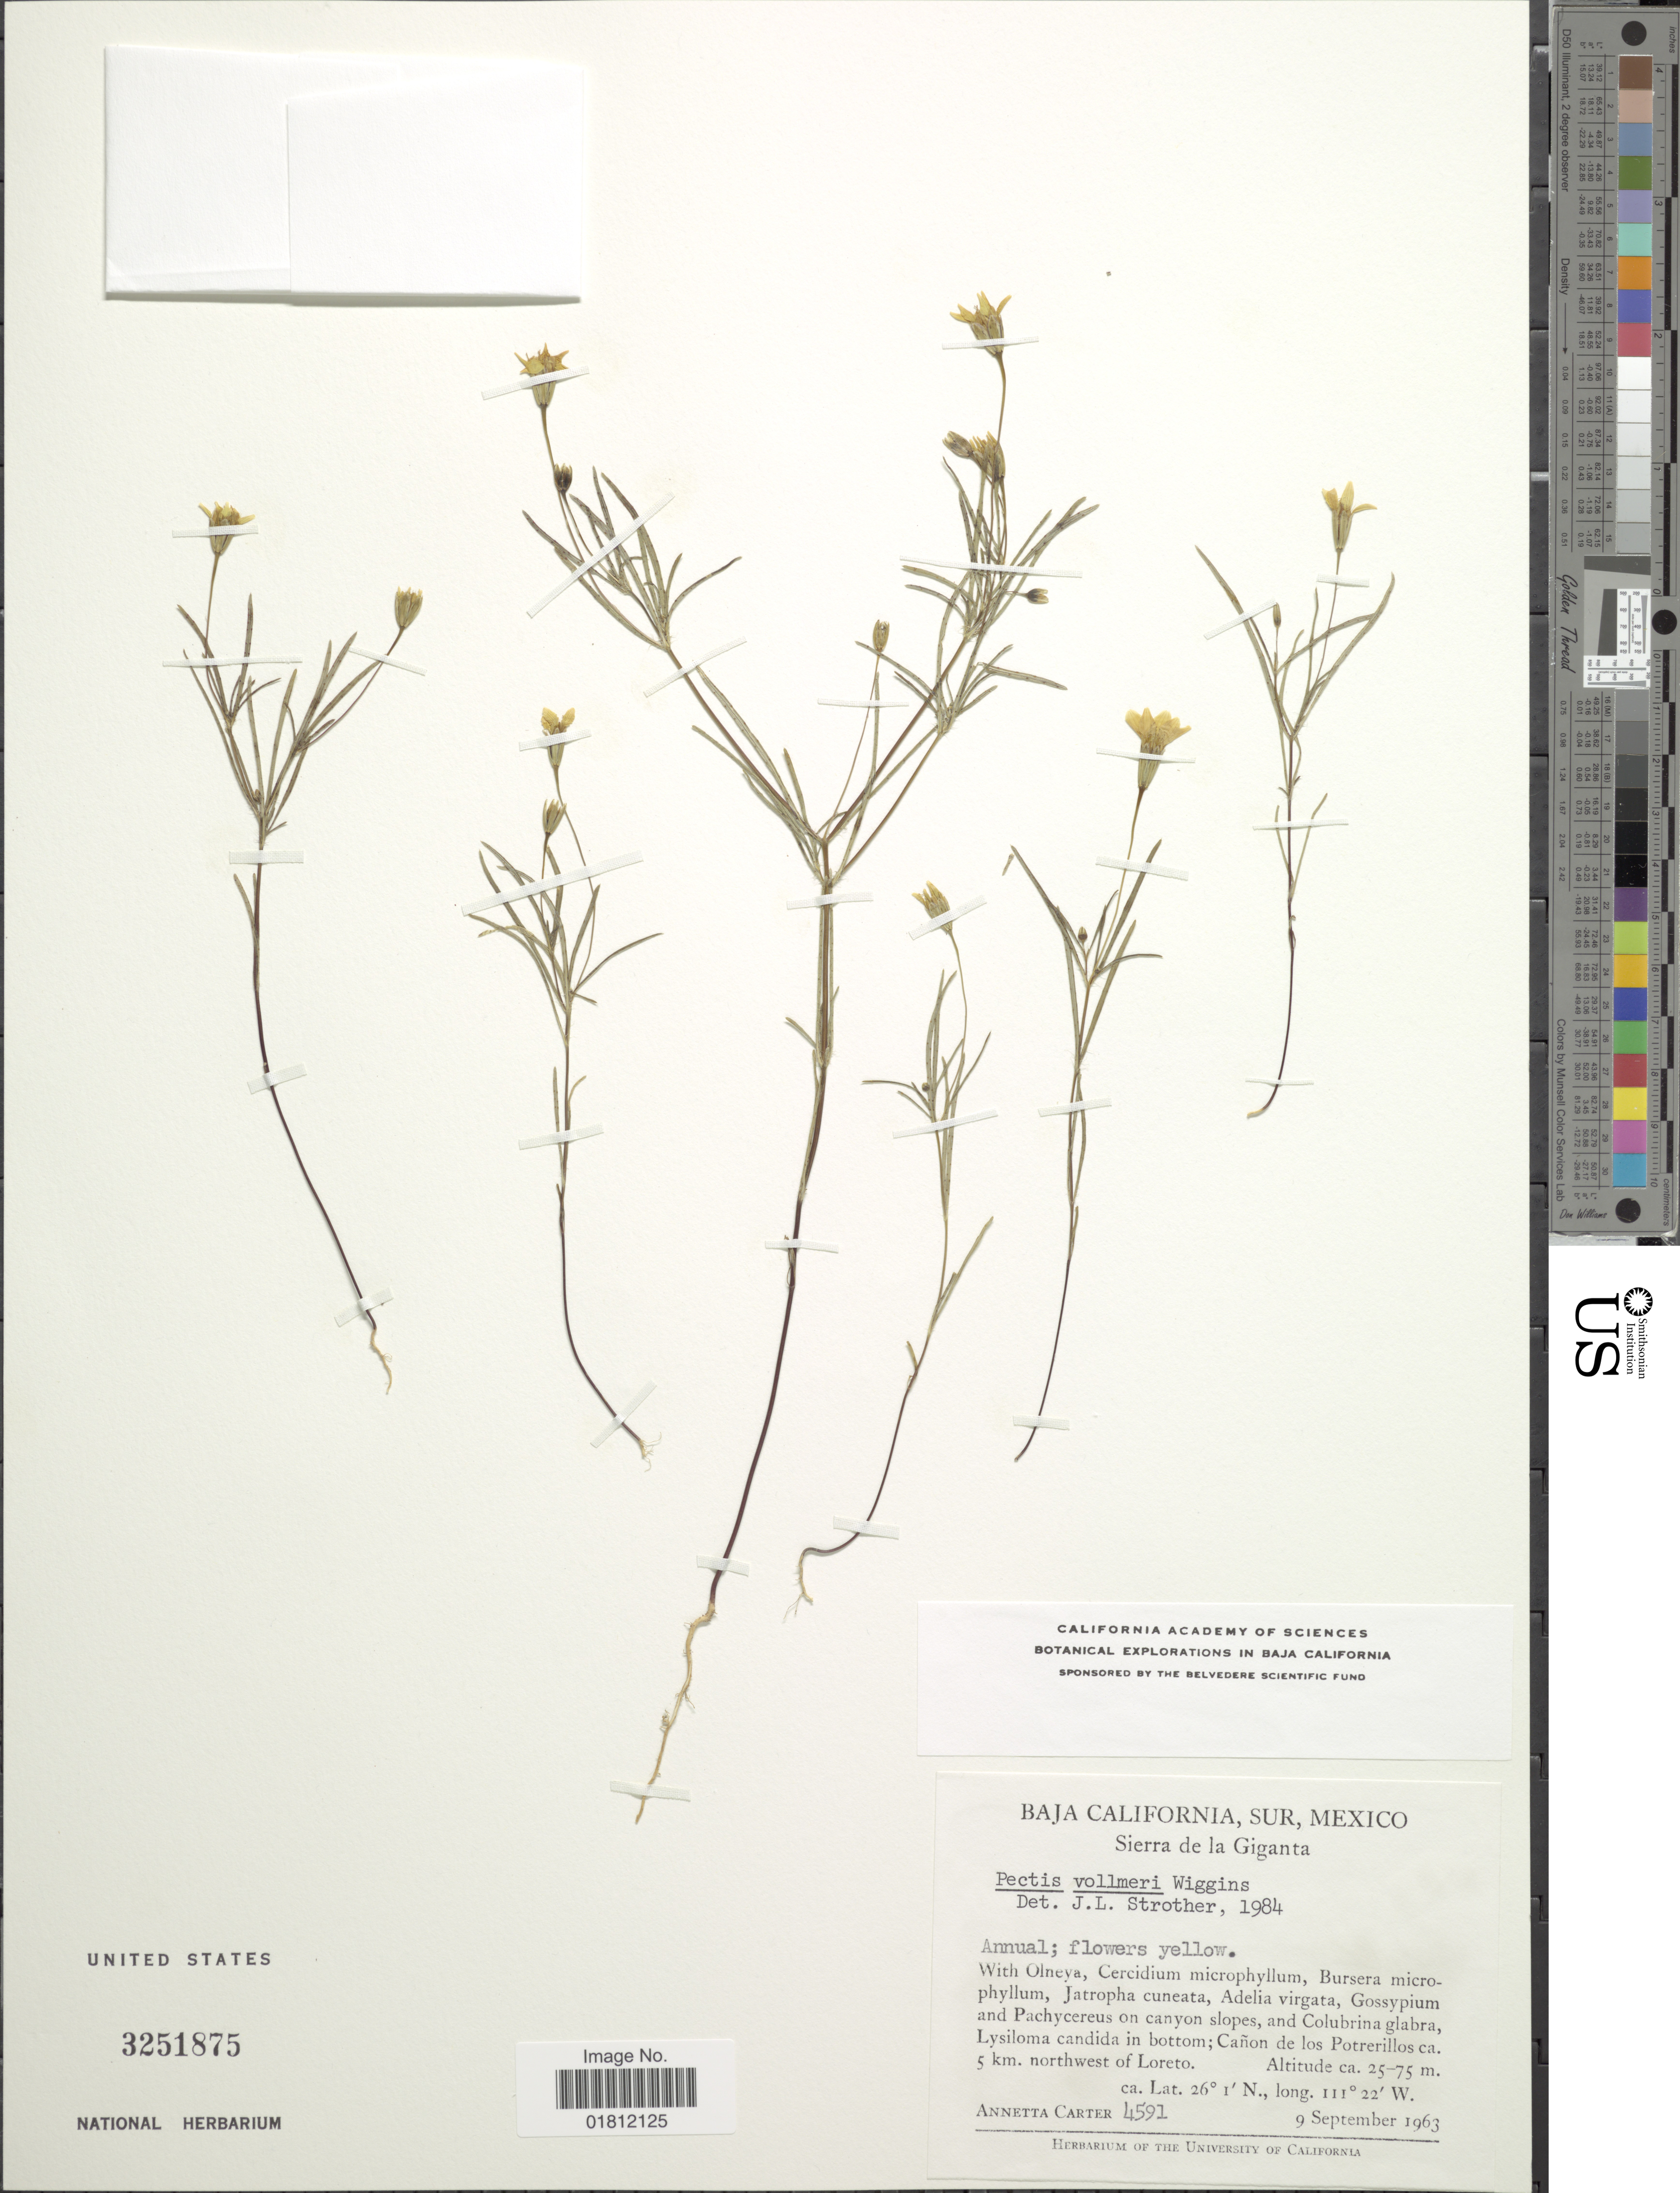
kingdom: Plantae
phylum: Tracheophyta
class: Magnoliopsida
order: Asterales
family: Asteraceae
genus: Pectis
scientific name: Pectis vollmeri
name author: Wiggins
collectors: A. Carter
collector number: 4591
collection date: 1963-09-09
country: Mexico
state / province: Baja California Sur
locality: Baja California, Sur, Mexico.Sierra de la Giganta.Canon de los Potrerillos ca. 5 km, northwest of Loreto.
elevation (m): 25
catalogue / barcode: US 3251875